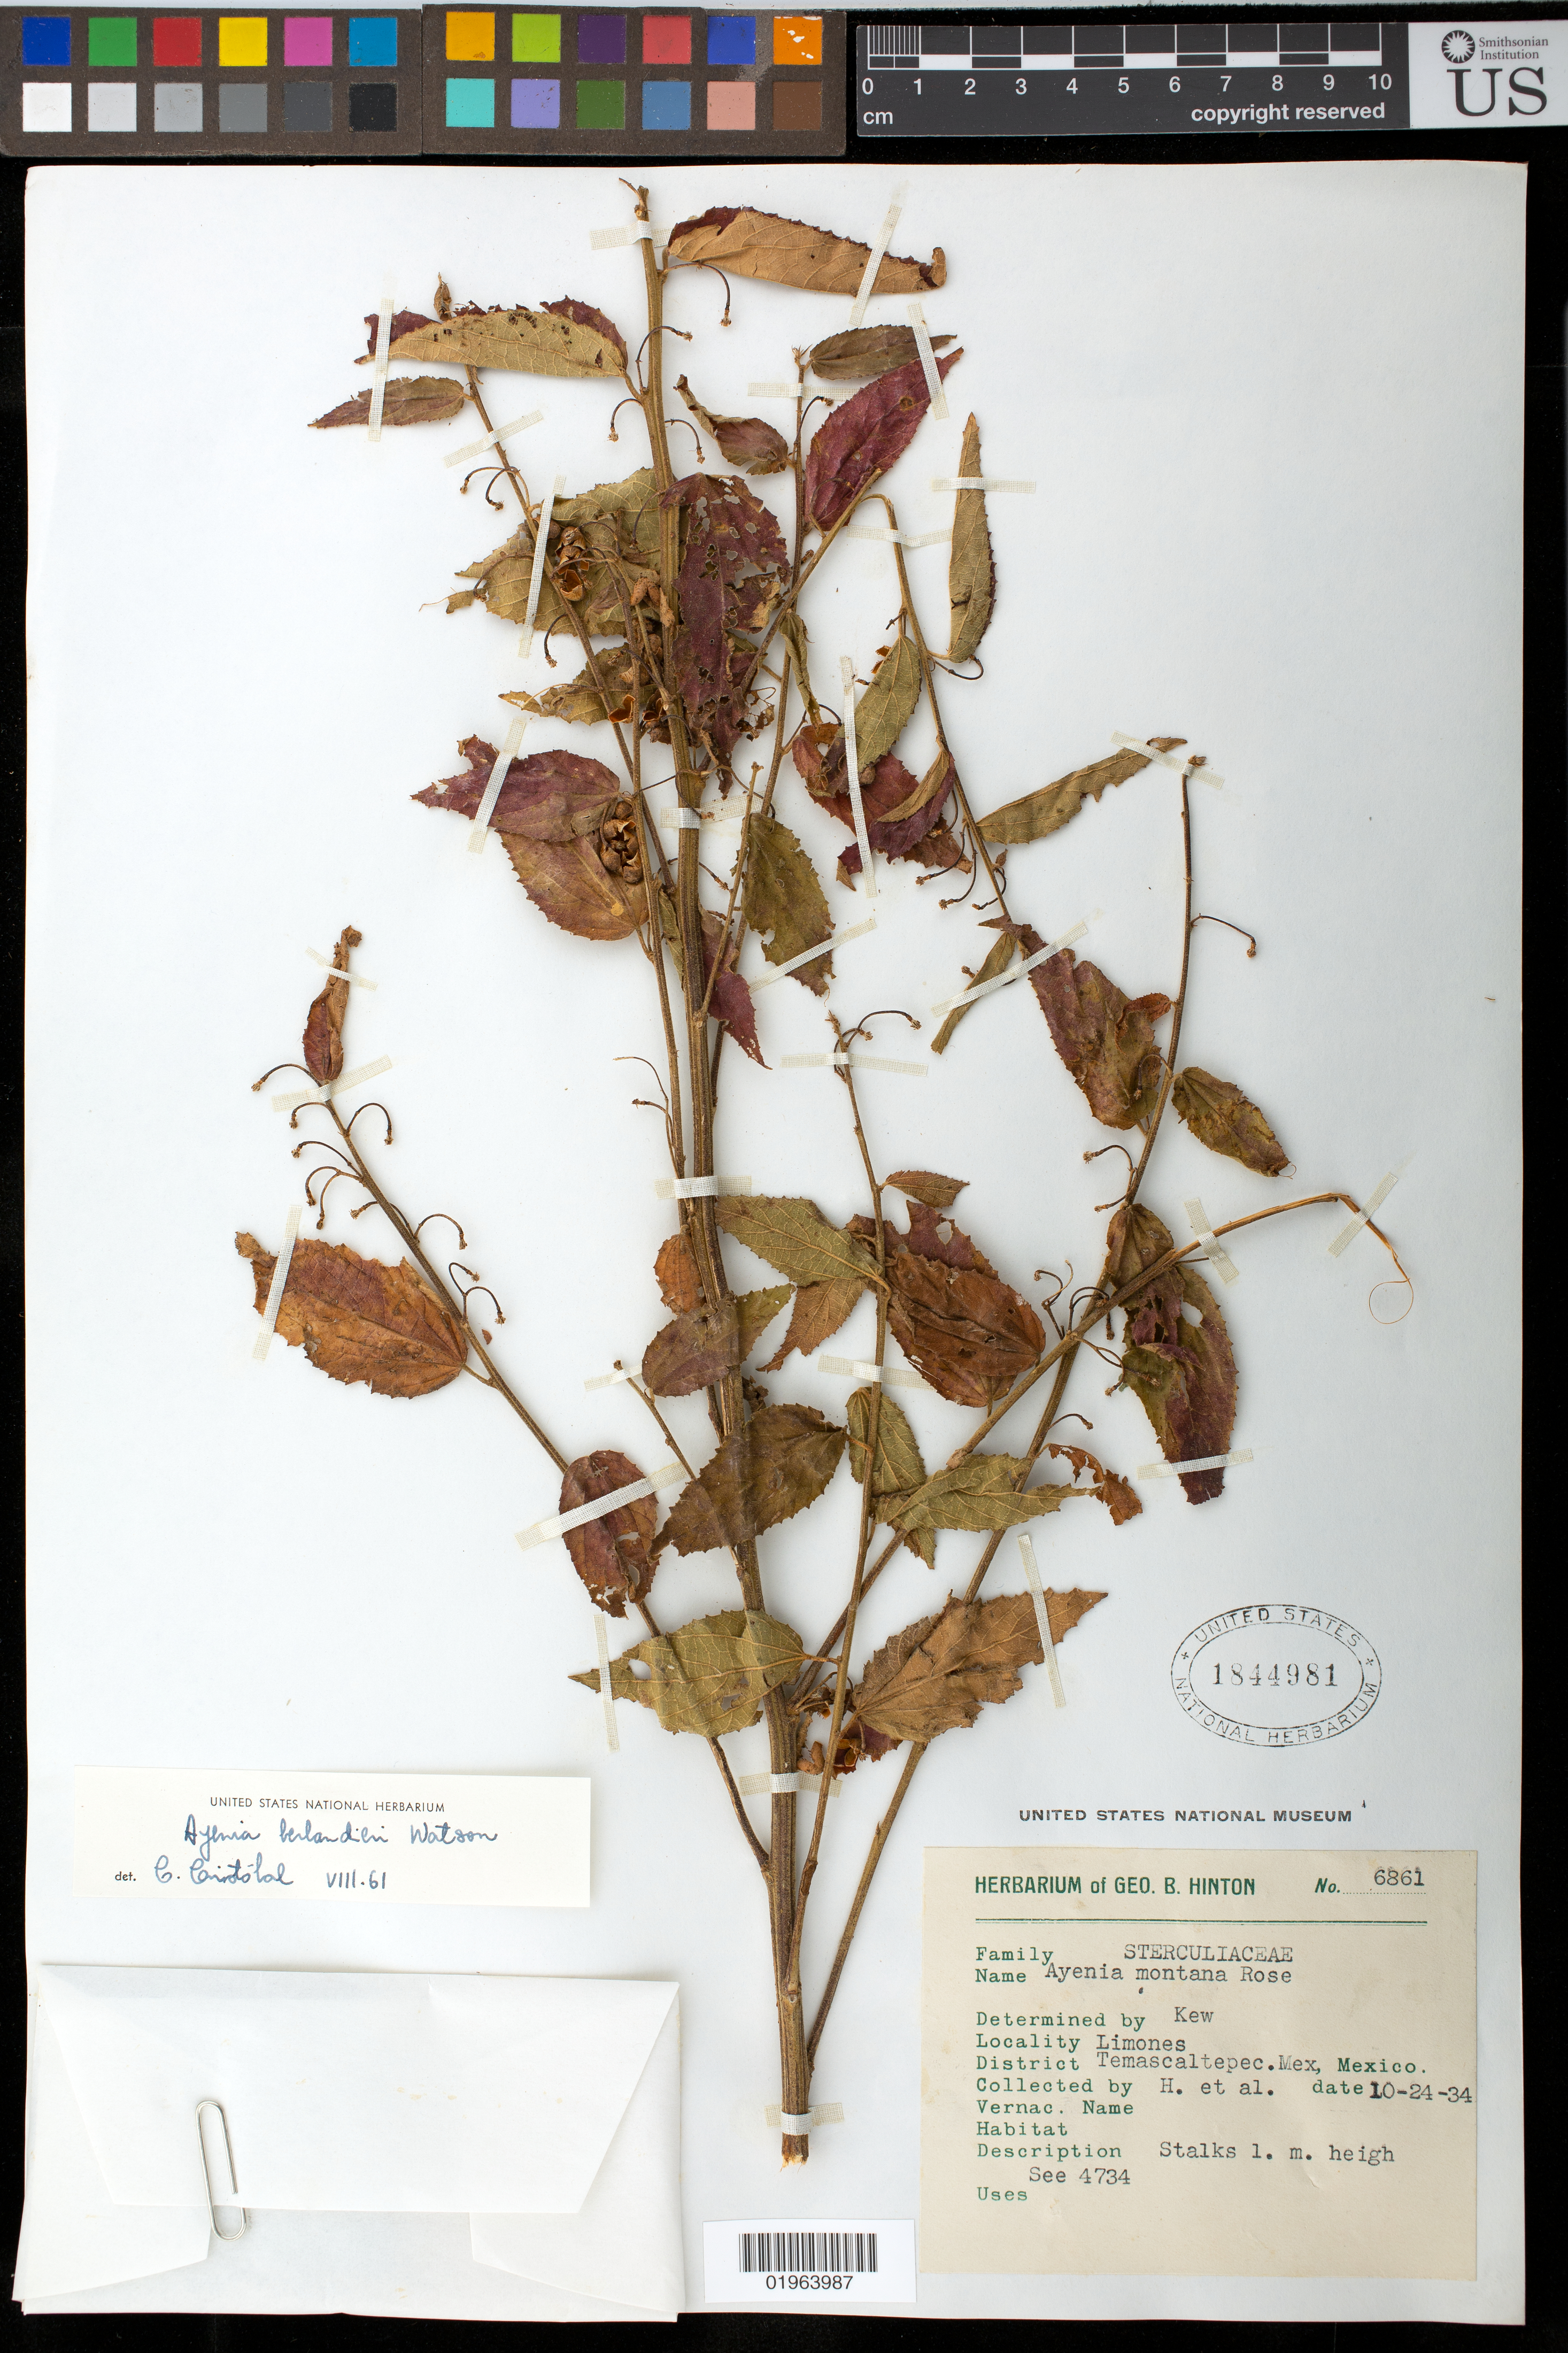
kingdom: Plantae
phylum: Tracheophyta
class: Magnoliopsida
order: Malvales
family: Malvaceae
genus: Ayenia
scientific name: Ayenia berlandieri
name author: S. Watson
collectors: G. B. Hinton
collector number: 6861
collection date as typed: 24 Oct 1934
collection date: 1934-10-24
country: Mexico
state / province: México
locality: Limones, Temascaltepec.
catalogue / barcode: US 1844981